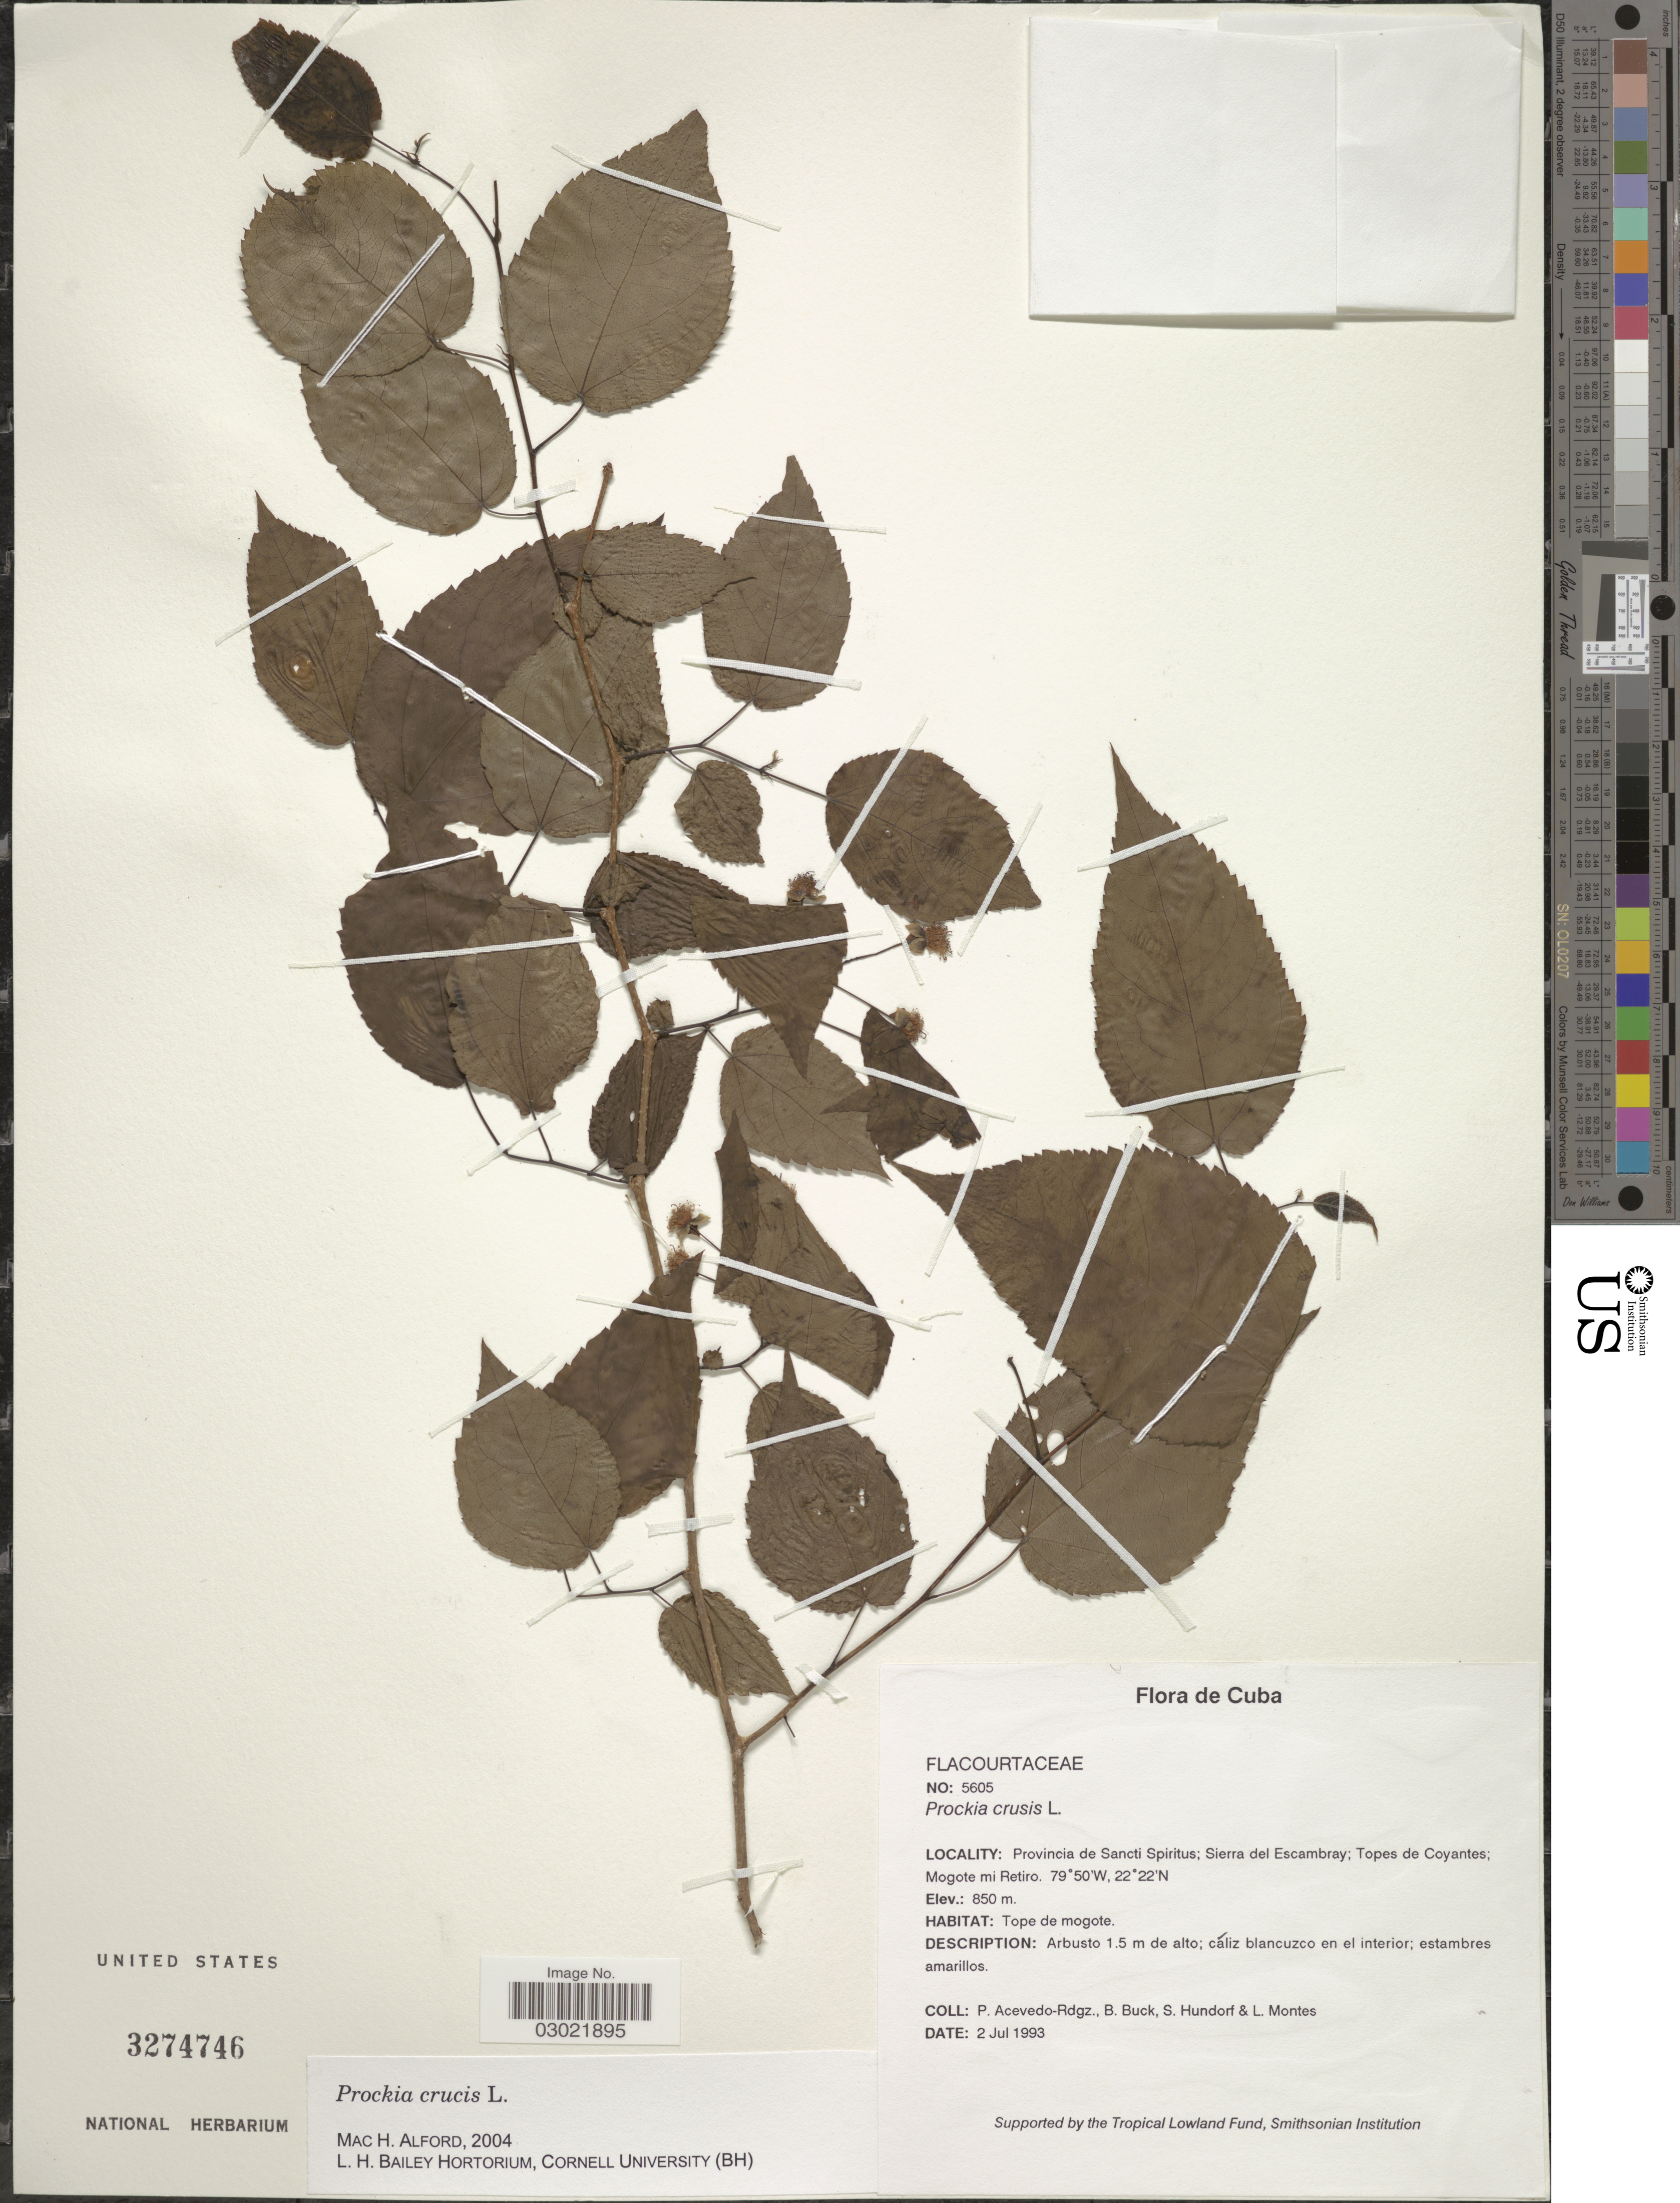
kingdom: Plantae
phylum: Tracheophyta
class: Magnoliopsida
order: Malpighiales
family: Salicaceae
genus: Prockia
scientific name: Prockia crucis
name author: P. Browne ex L.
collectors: P. Acevedo-Rodr., B. Buck, S. Hundorf & L. Montes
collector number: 5605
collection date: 1993-07-02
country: Cuba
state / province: Sancti Spíritus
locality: Sierra del Escambray; Topes de Coyantes; Mogote mi Retiro.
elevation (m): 850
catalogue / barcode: US 3274746